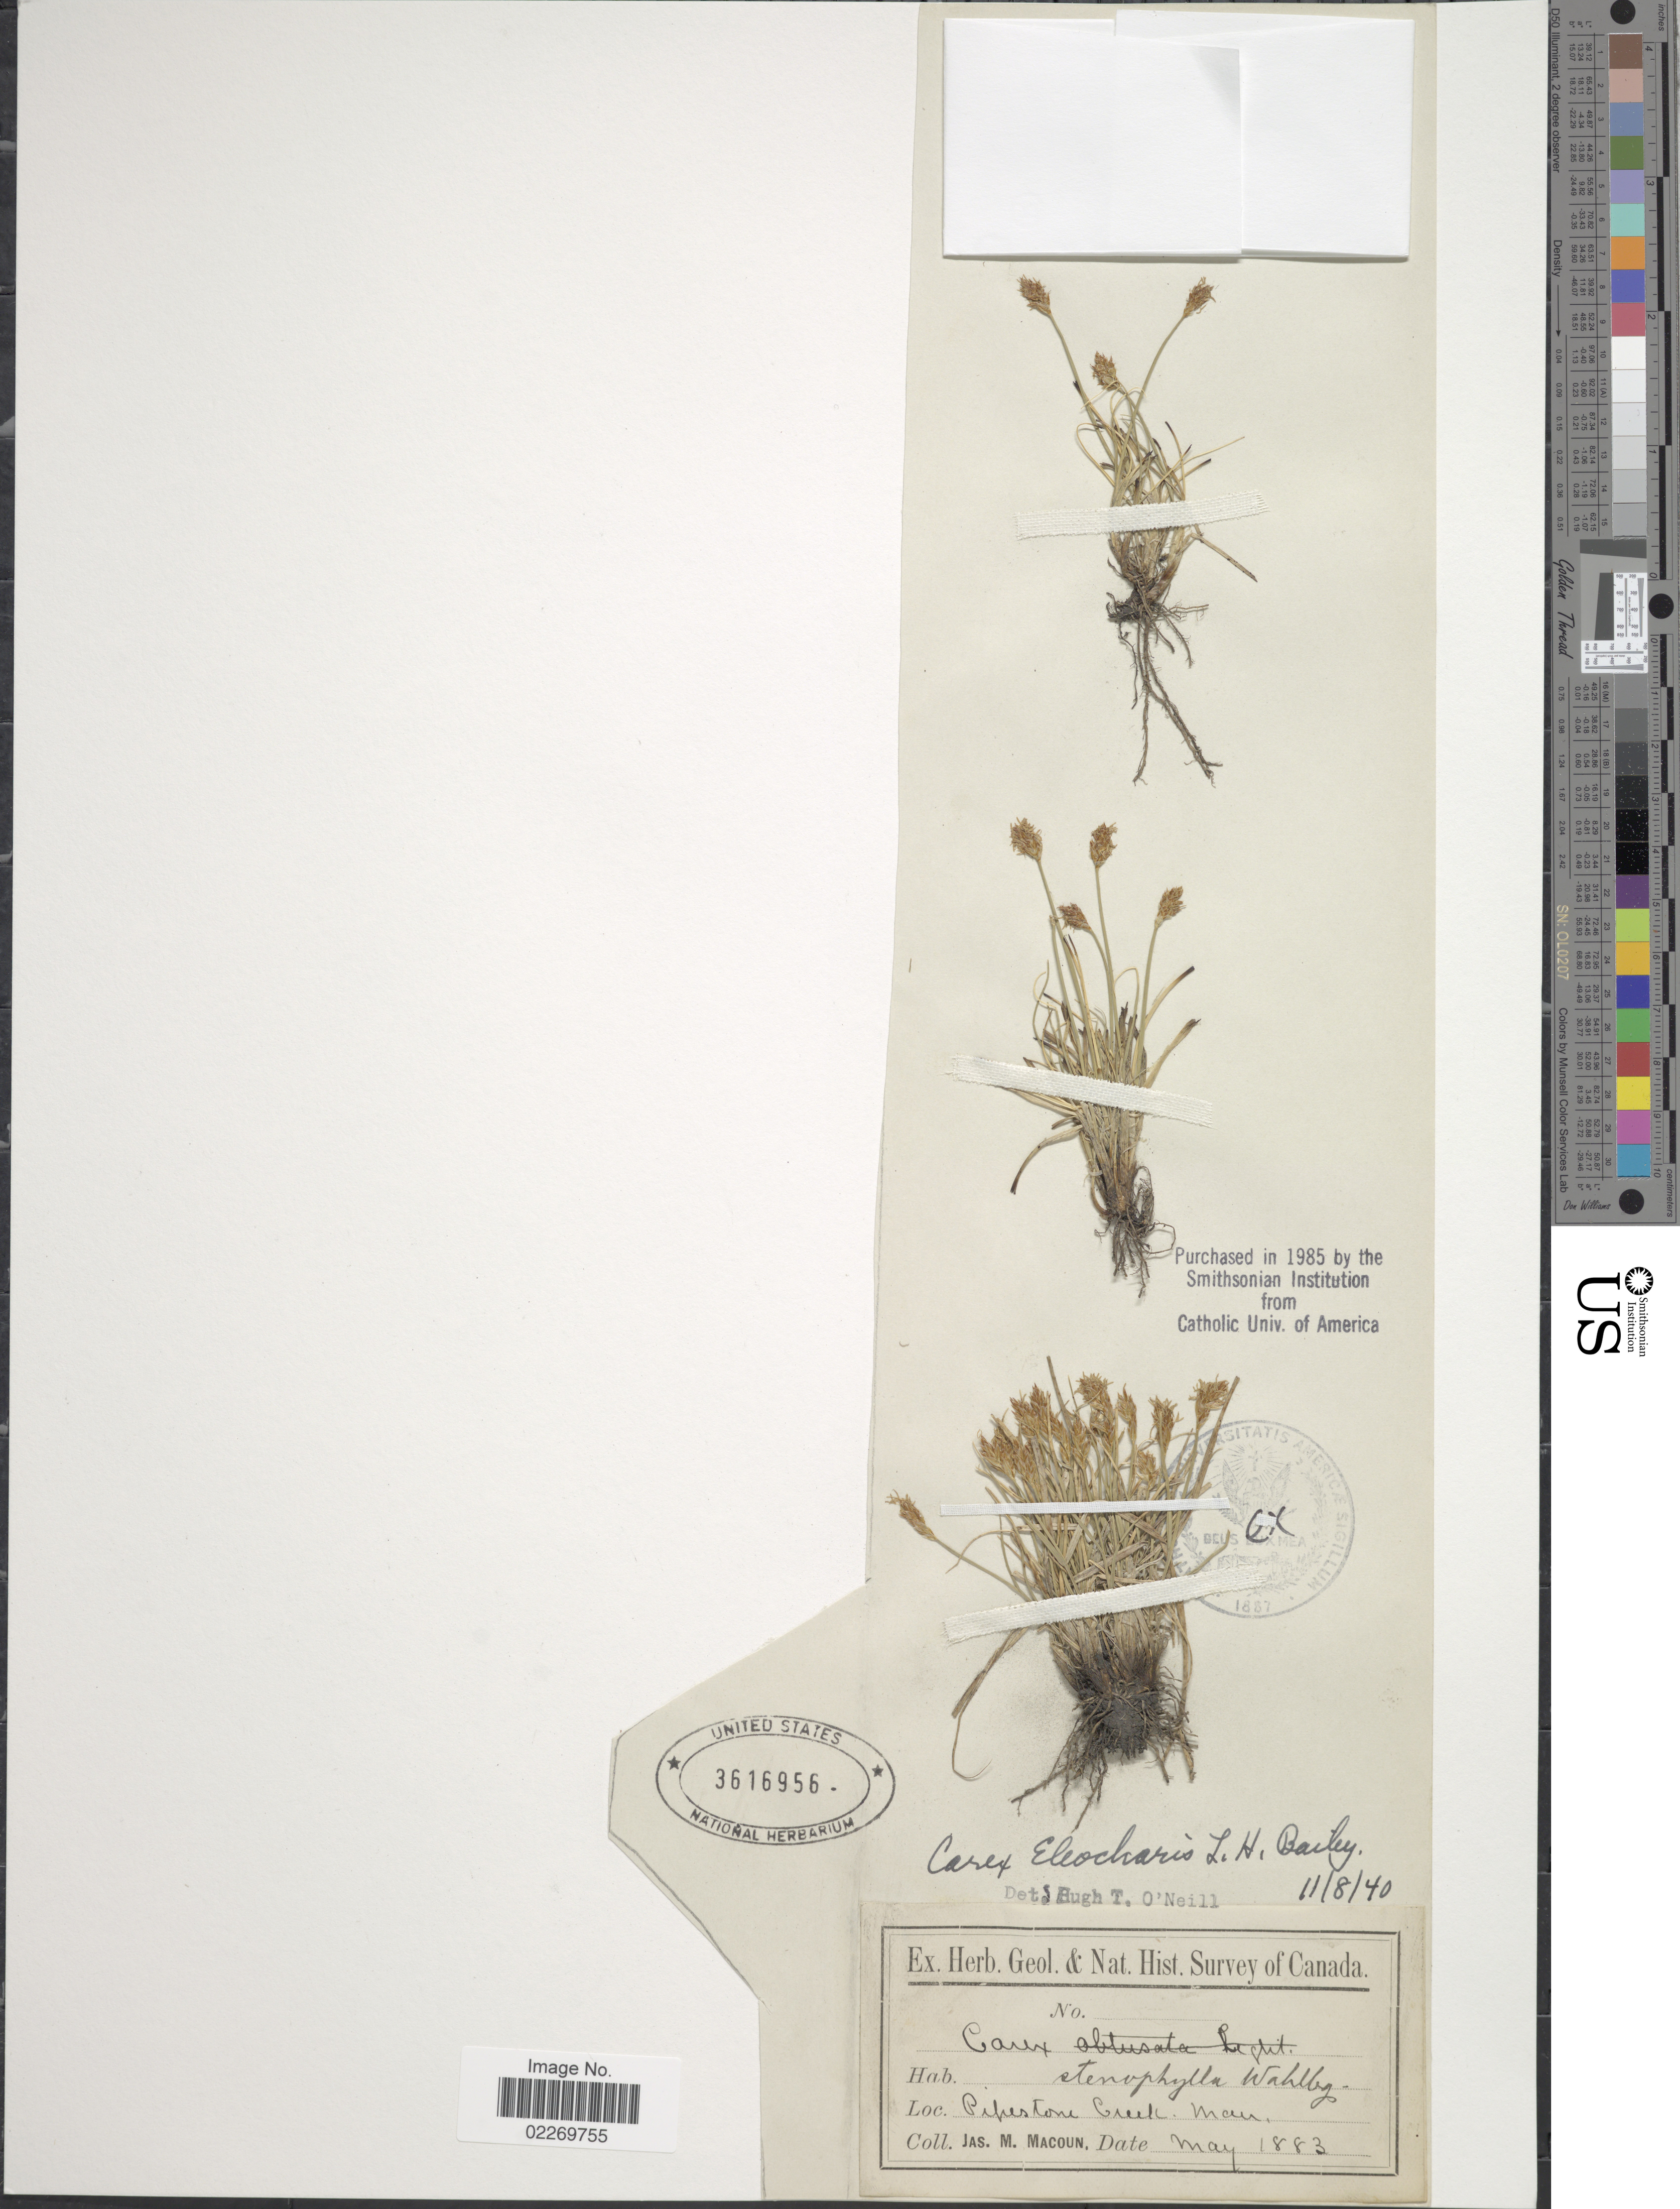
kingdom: Plantae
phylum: Tracheophyta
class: Liliopsida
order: Poales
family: Cyperaceae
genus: Carex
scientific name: Carex eleocharis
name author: L.H. Bailey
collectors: J. M. Macoun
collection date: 1883-05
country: Canada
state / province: Alberta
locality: Pipestone Creek, Man.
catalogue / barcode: US 3616956